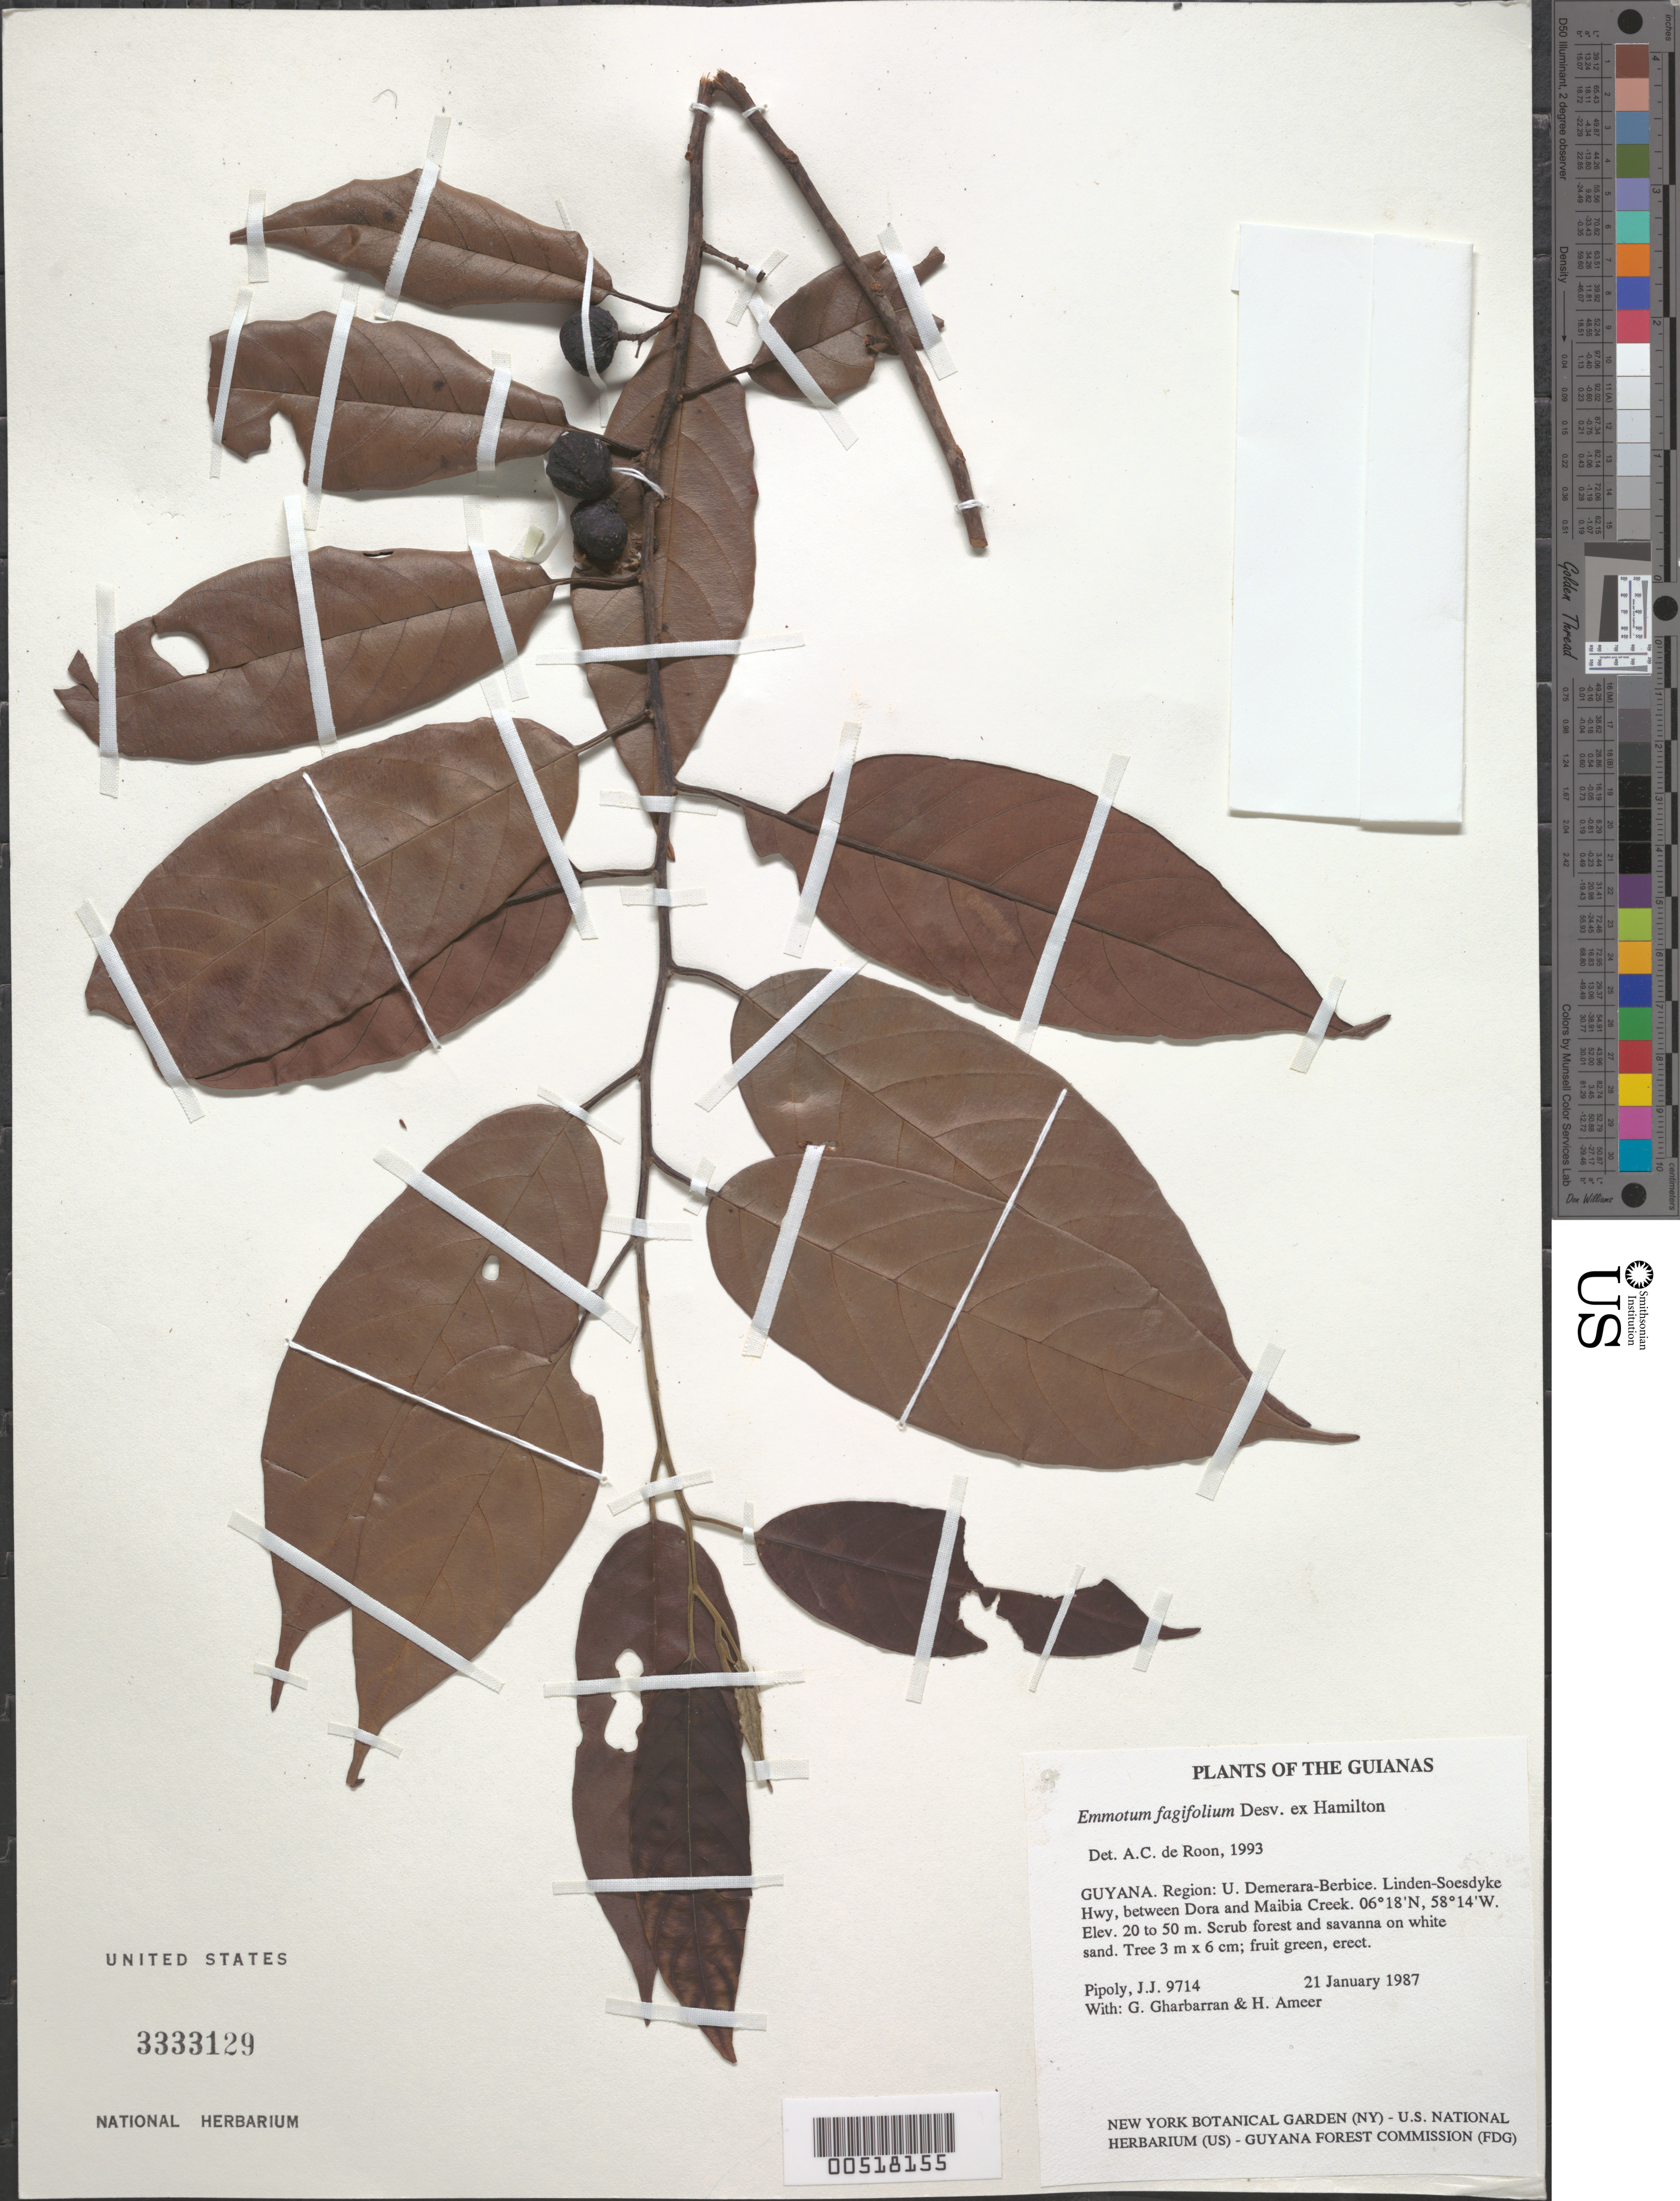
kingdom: Plantae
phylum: Tracheophyta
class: Magnoliopsida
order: Metteniusales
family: Metteniusaceae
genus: Emmotum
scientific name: Emmotum fagifolium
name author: Desv. ex Ham.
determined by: de Roon, A. C.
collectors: J. J. Pipoly, G. Gharbarran & H. Ameer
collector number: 9714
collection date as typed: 21 January 1987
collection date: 1987-01-21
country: Guyana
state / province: U. Demerara-Berbice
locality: Linden-Soesdyke Hwy, between Dora and Maibia Creek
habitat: Scrub forest and savanna on white sand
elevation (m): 20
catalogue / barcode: US 3333129